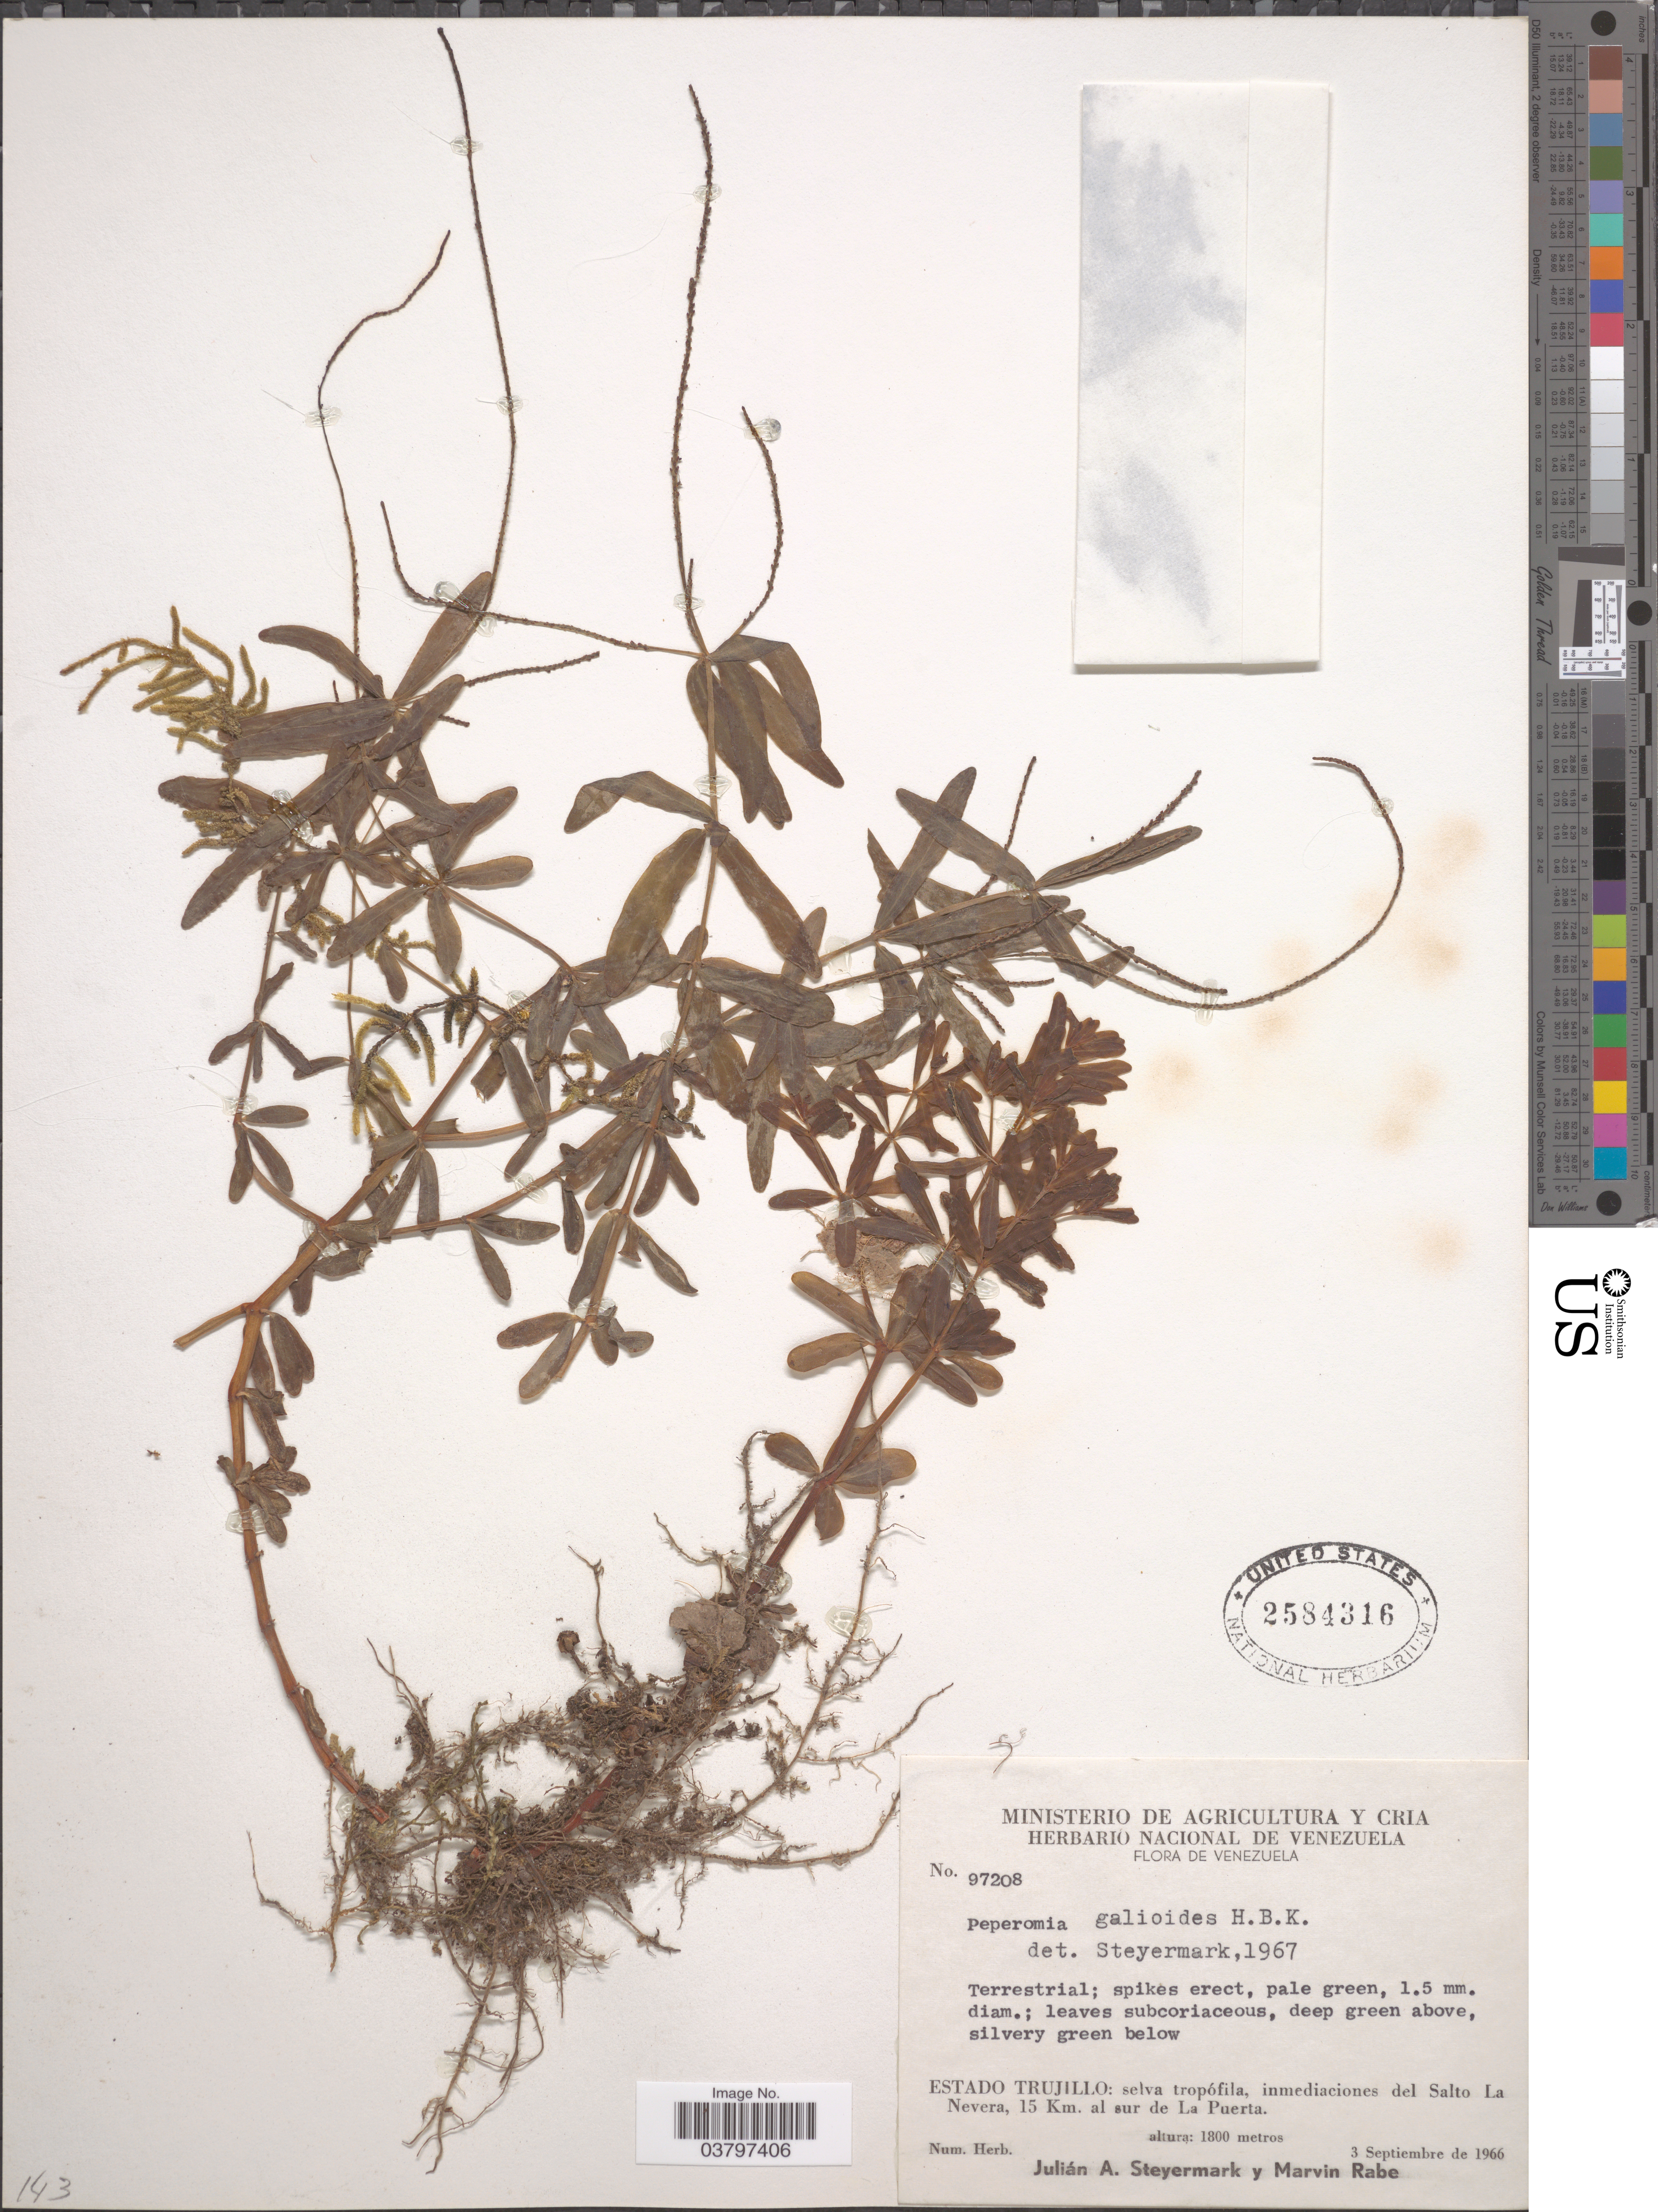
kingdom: Plantae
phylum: Tracheophyta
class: Magnoliopsida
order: Piperales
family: Piperaceae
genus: Peperomia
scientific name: Peperomia galioides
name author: Kunth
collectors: J. Steyermark & M. Rabe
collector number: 97208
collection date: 1966-09-03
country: Venezuela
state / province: Trujillo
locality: Selva tropófila, inmediaciones del Salto La Nevera, 15 Km. al sur de La Puerta.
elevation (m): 1800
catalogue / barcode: US 2584316